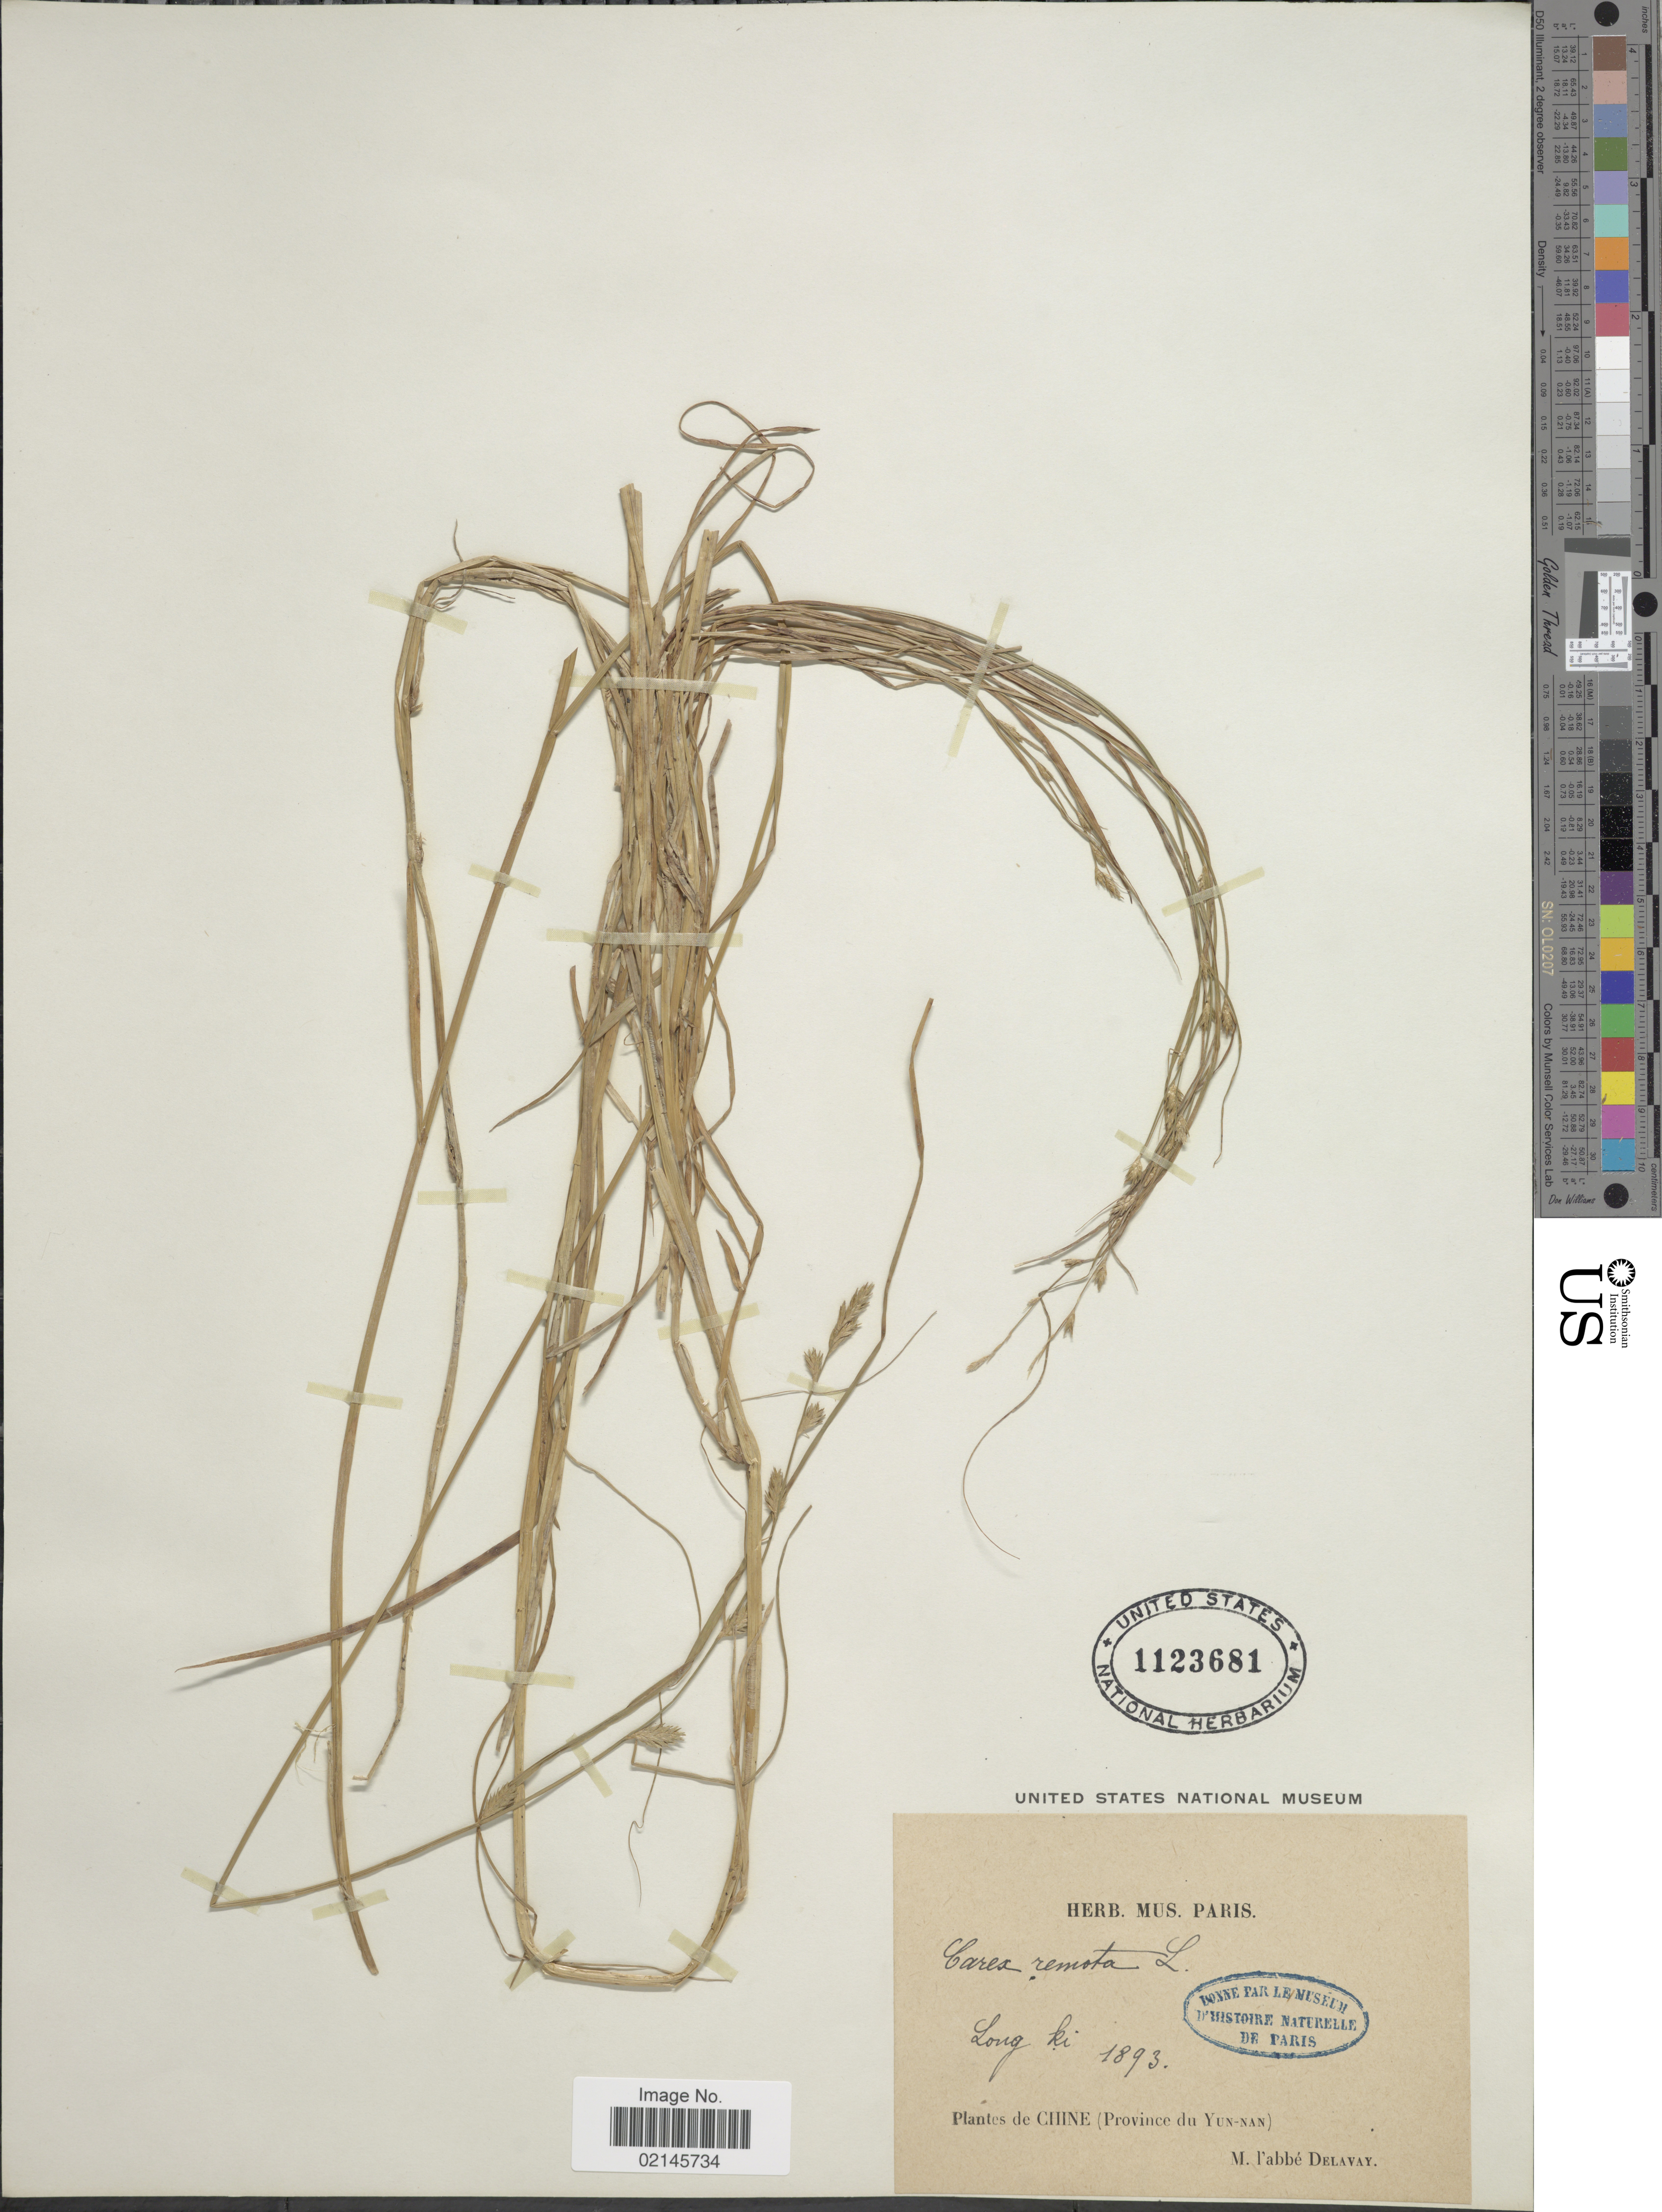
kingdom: Plantae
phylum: Tracheophyta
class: Liliopsida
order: Poales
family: Cyperaceae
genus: Carex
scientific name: Carex remota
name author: L.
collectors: P. Delavay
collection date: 1893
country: China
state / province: Yunnan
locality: Long ki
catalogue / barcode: US 1123681